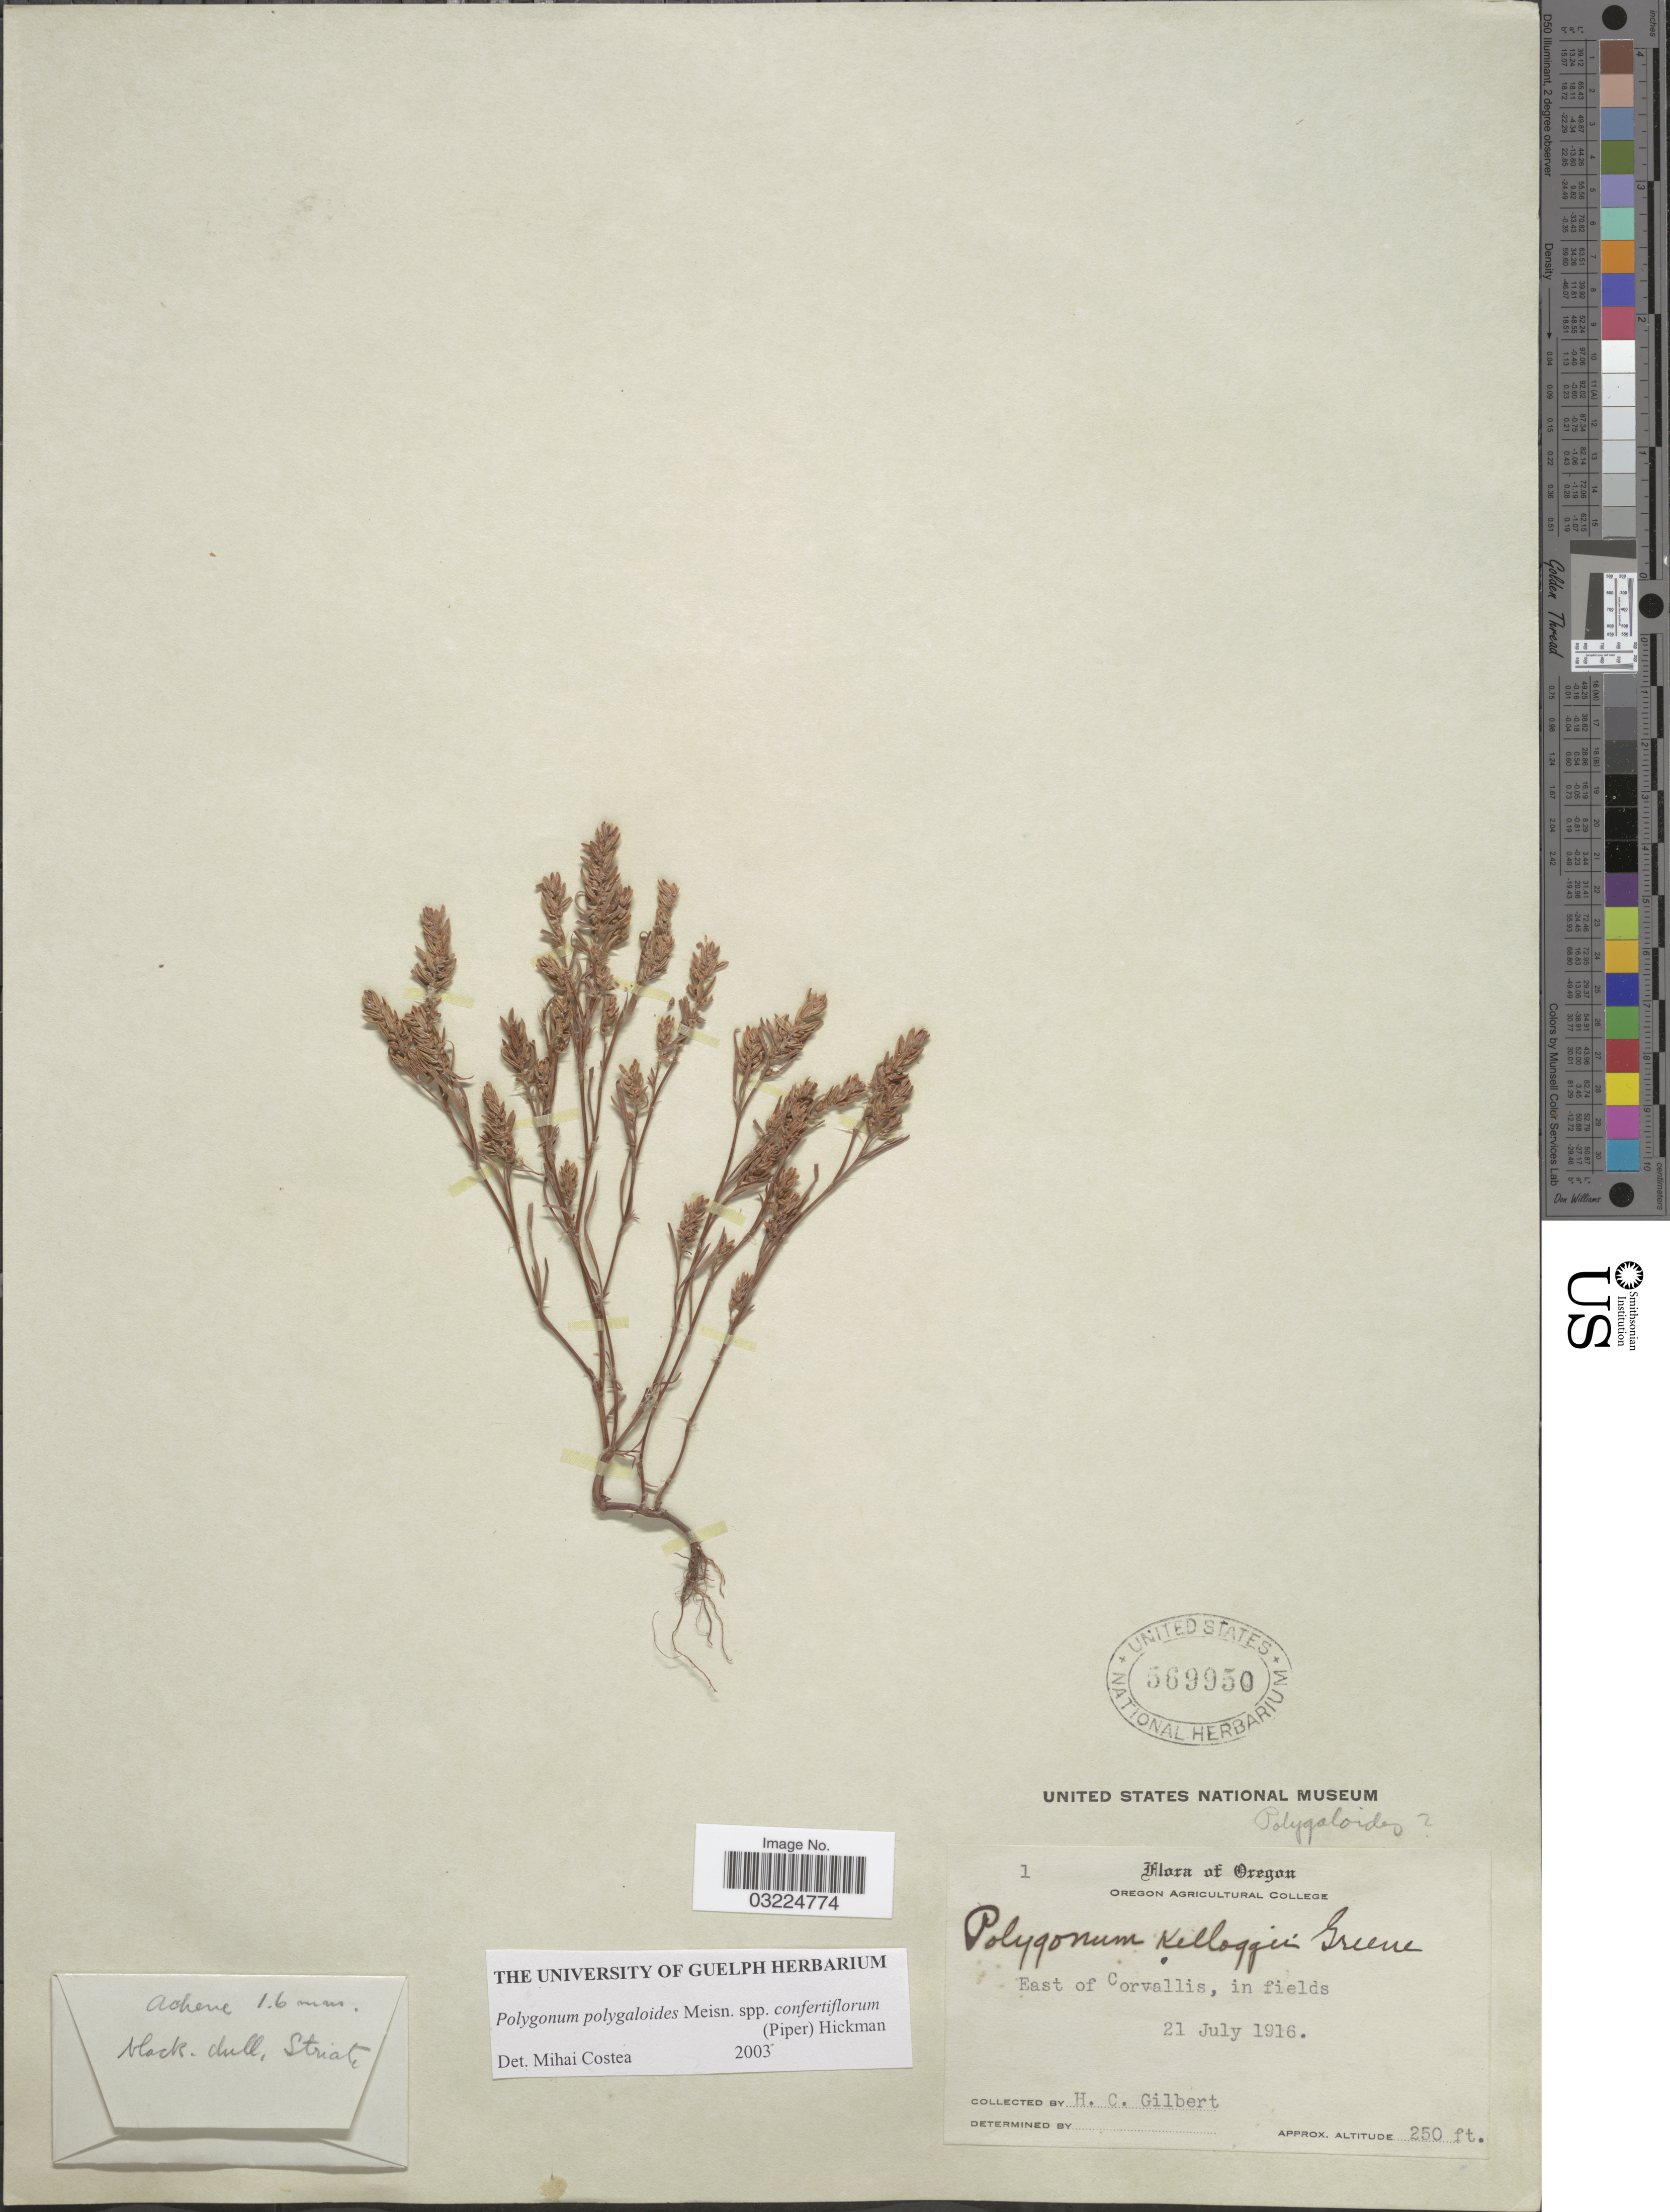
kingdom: Plantae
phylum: Tracheophyta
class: Magnoliopsida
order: Caryophyllales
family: Polygonaceae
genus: Polygonum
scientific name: Polygonum polygaloides subsp. confertiflorum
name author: (Nutt. ex Piper) Hickman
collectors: H. Gilbert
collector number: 1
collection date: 1916-07-21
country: United States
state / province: Oregon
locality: East of Corvallis.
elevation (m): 76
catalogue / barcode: US 569950